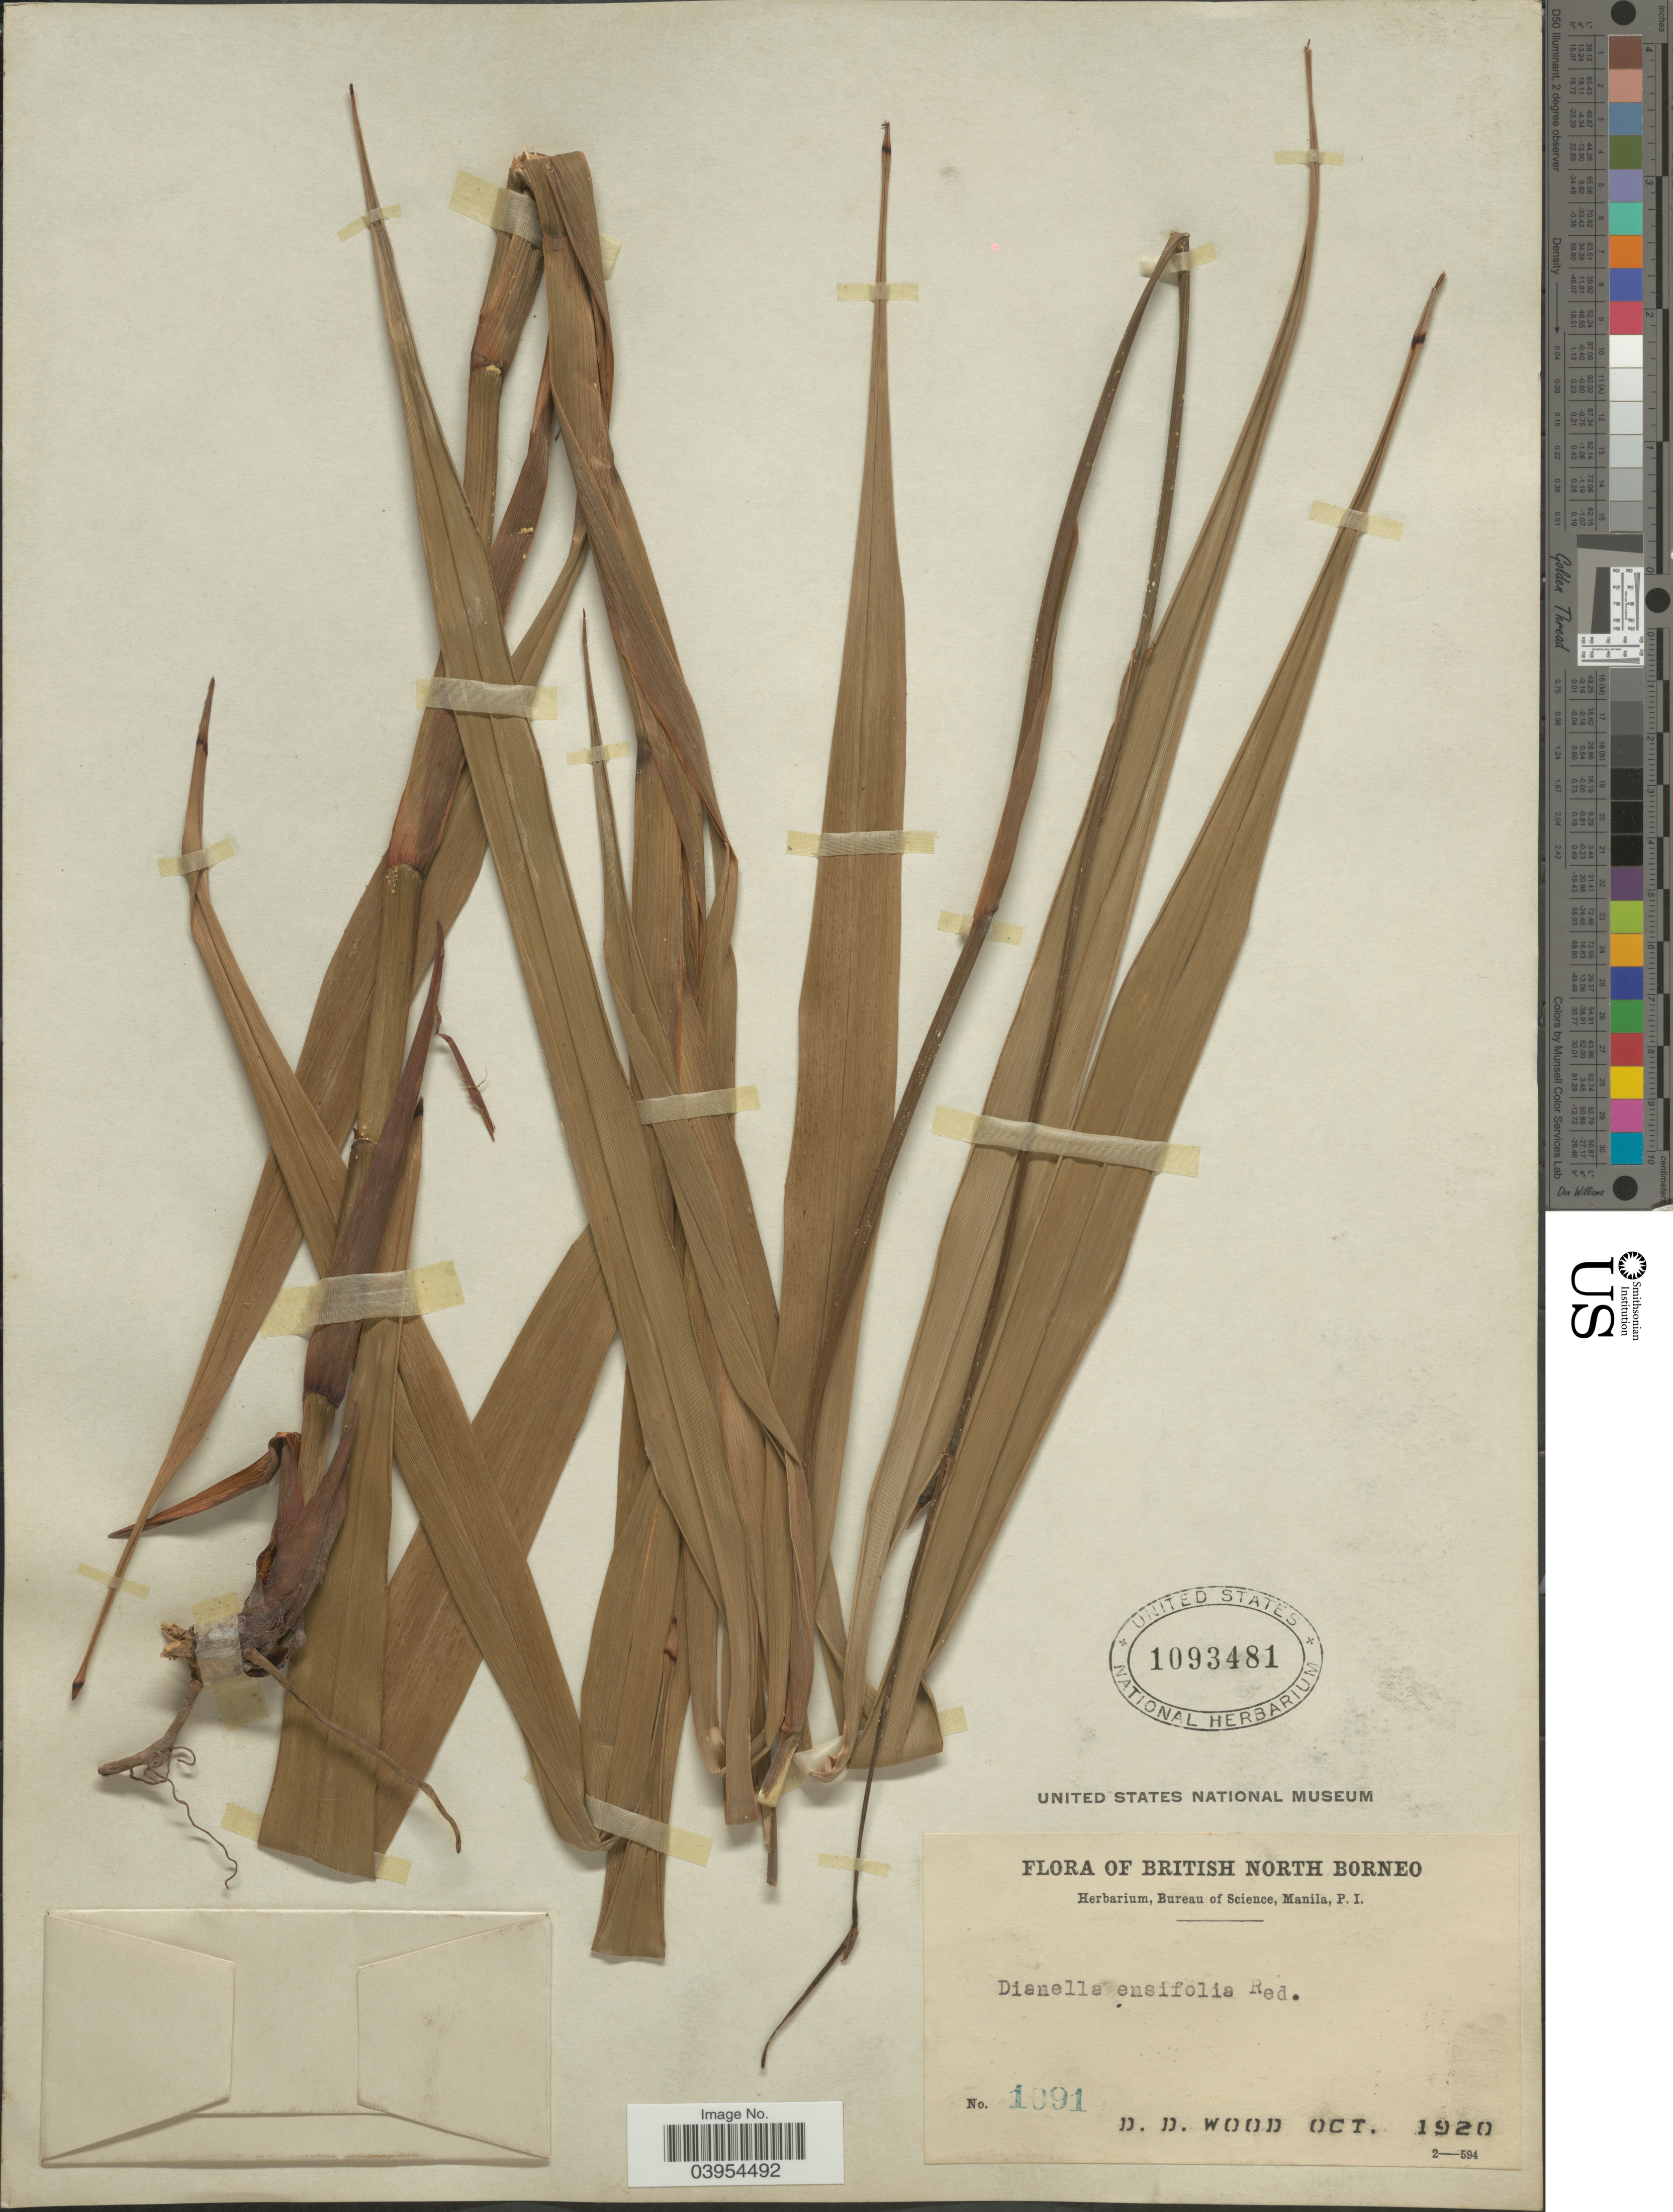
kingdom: Plantae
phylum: Tracheophyta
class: Liliopsida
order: Asparagales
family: Asphodelaceae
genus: Dianella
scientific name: Dianella ensifolia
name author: (L.) DC.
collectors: D. Wood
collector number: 1091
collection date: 1920-10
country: Malaysia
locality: British North Borneo.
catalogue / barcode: US 1093481